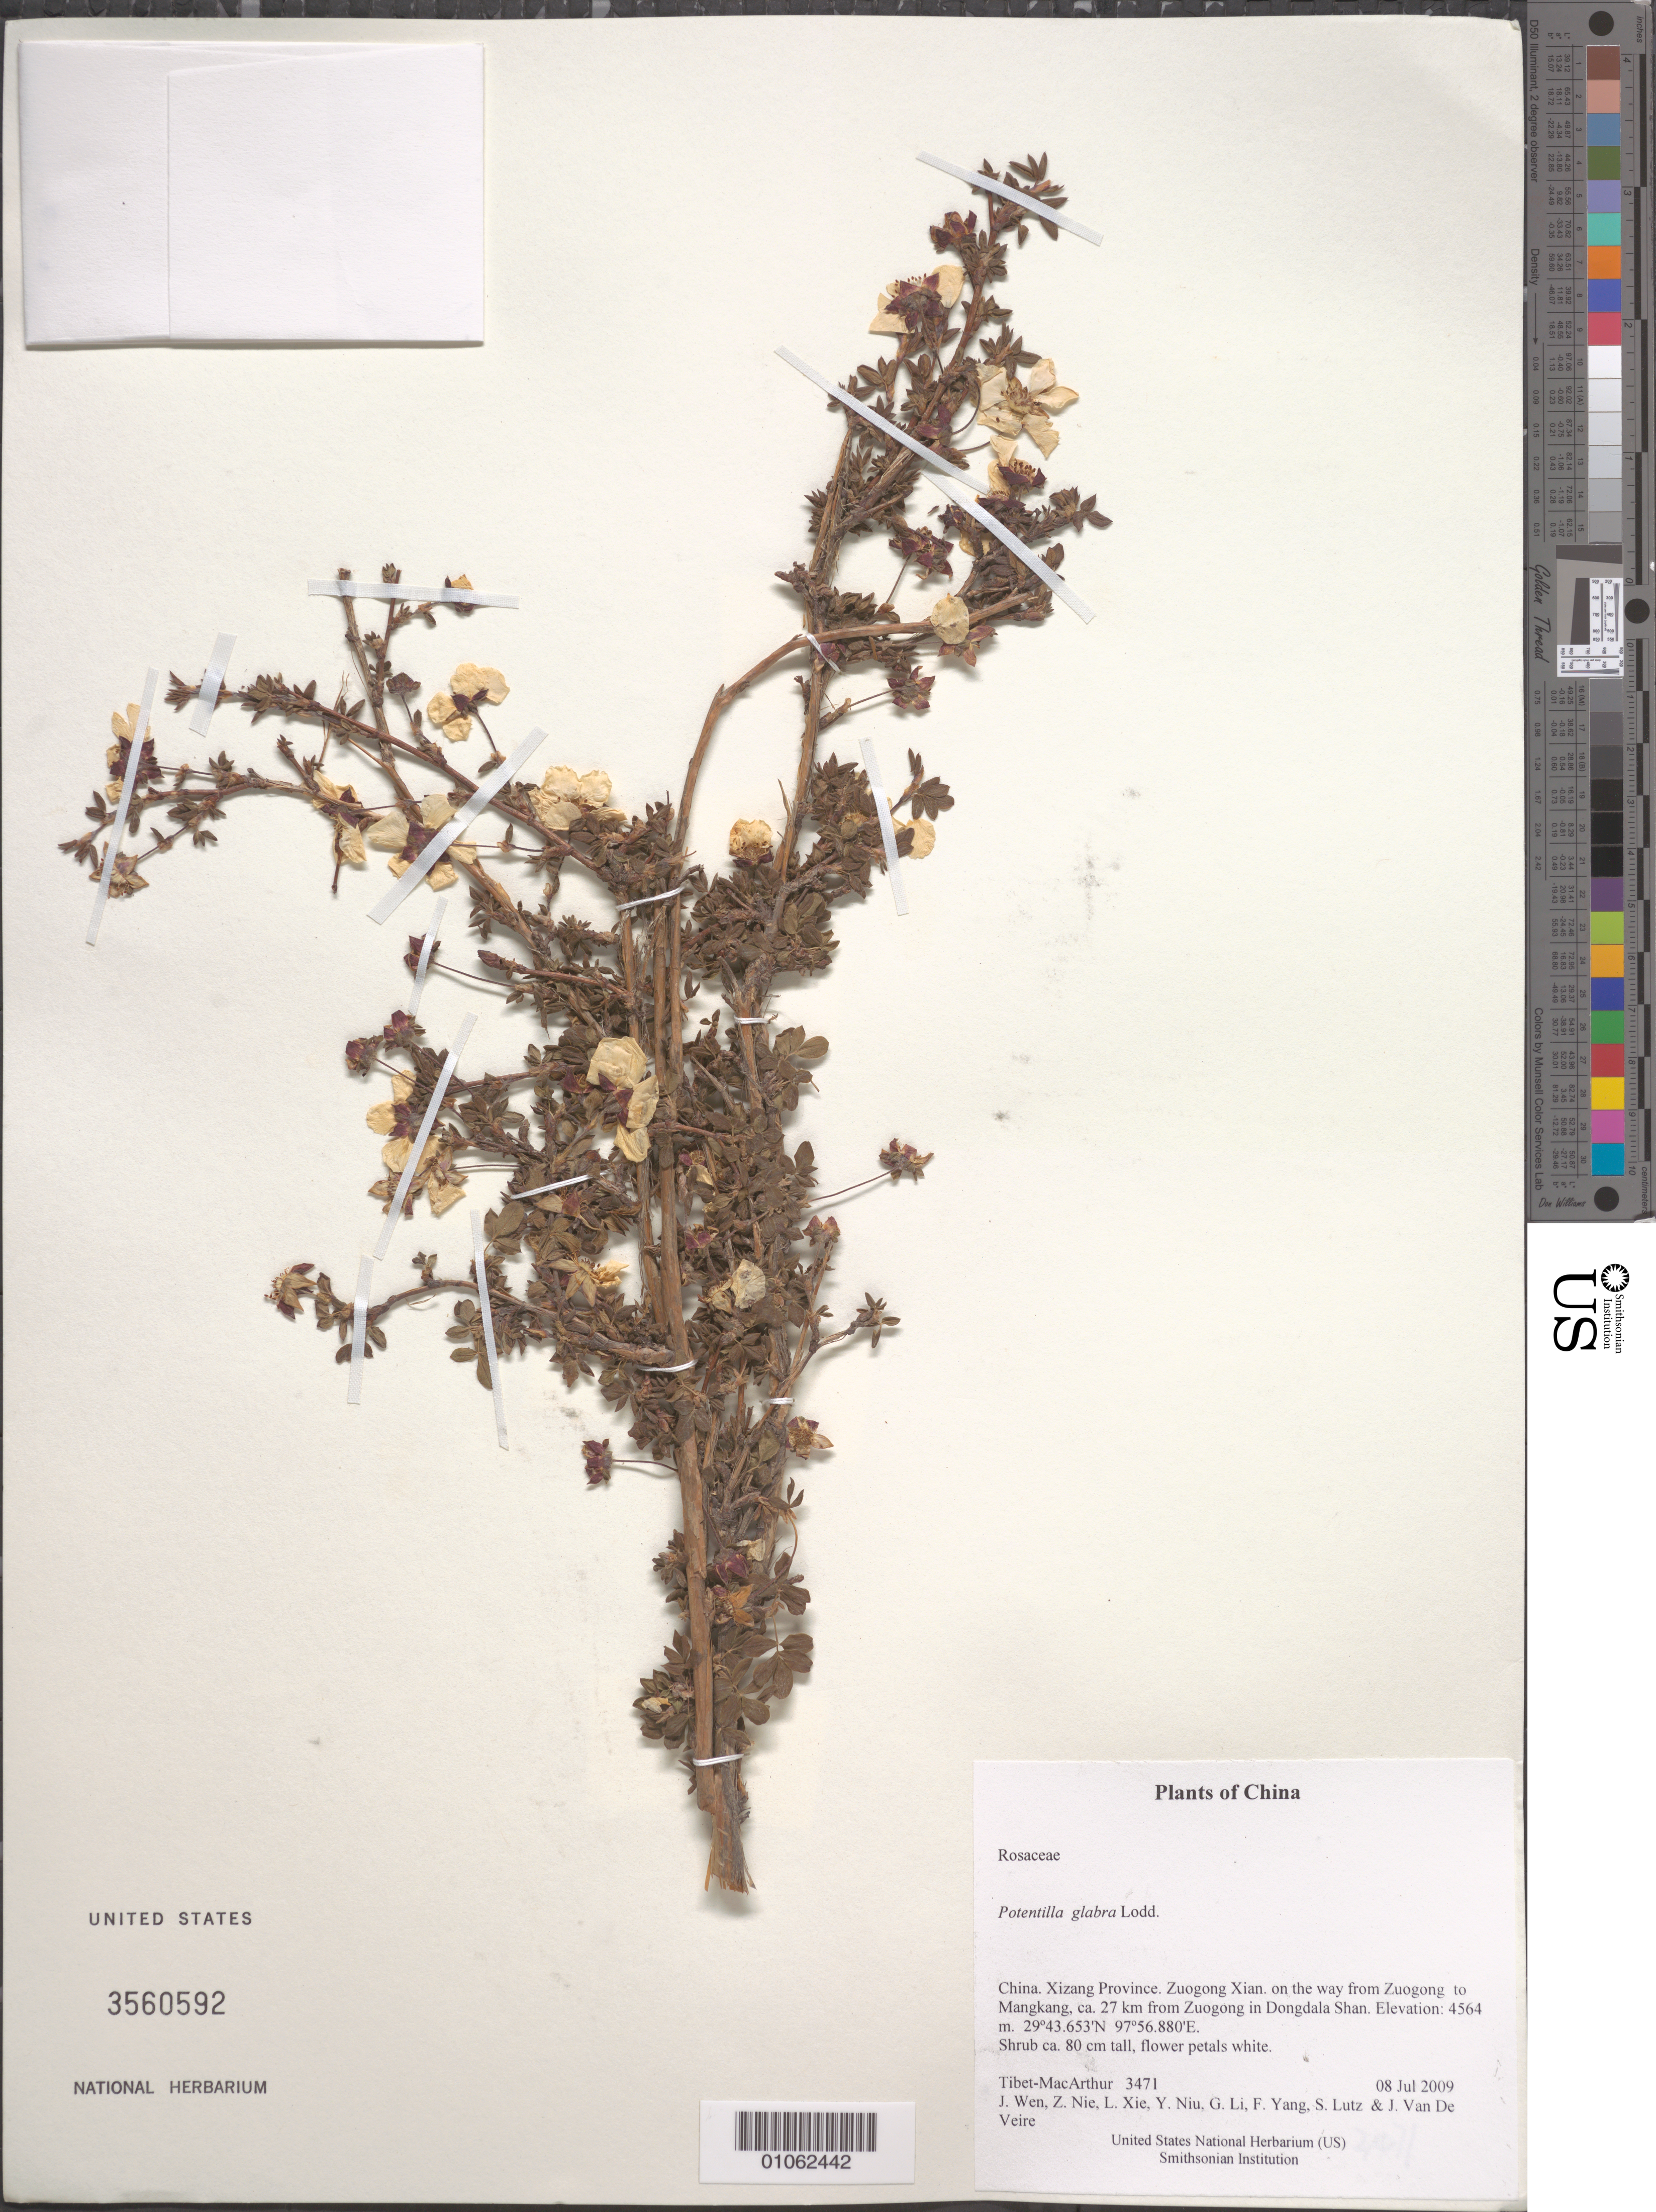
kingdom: Plantae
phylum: Tracheophyta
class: Magnoliopsida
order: Rosales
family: Rosaceae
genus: Dasiphora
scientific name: Dasiphora glabra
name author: (G. Lodd.) Soják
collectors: Tibet-MacArthur, J. Wen, Z. Nie, L. Xie, Y. Niu, G. Li, F. Yang, S. Lutz & J. Van De Veire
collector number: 3471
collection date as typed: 08 Jul 2009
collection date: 2009-07-08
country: China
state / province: Xizang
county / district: Zuogong Xian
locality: on the way from Zuogong to Mangkang, ca. 27 km from Zuogong in Dongdala Shan.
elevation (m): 4564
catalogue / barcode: US 3560592